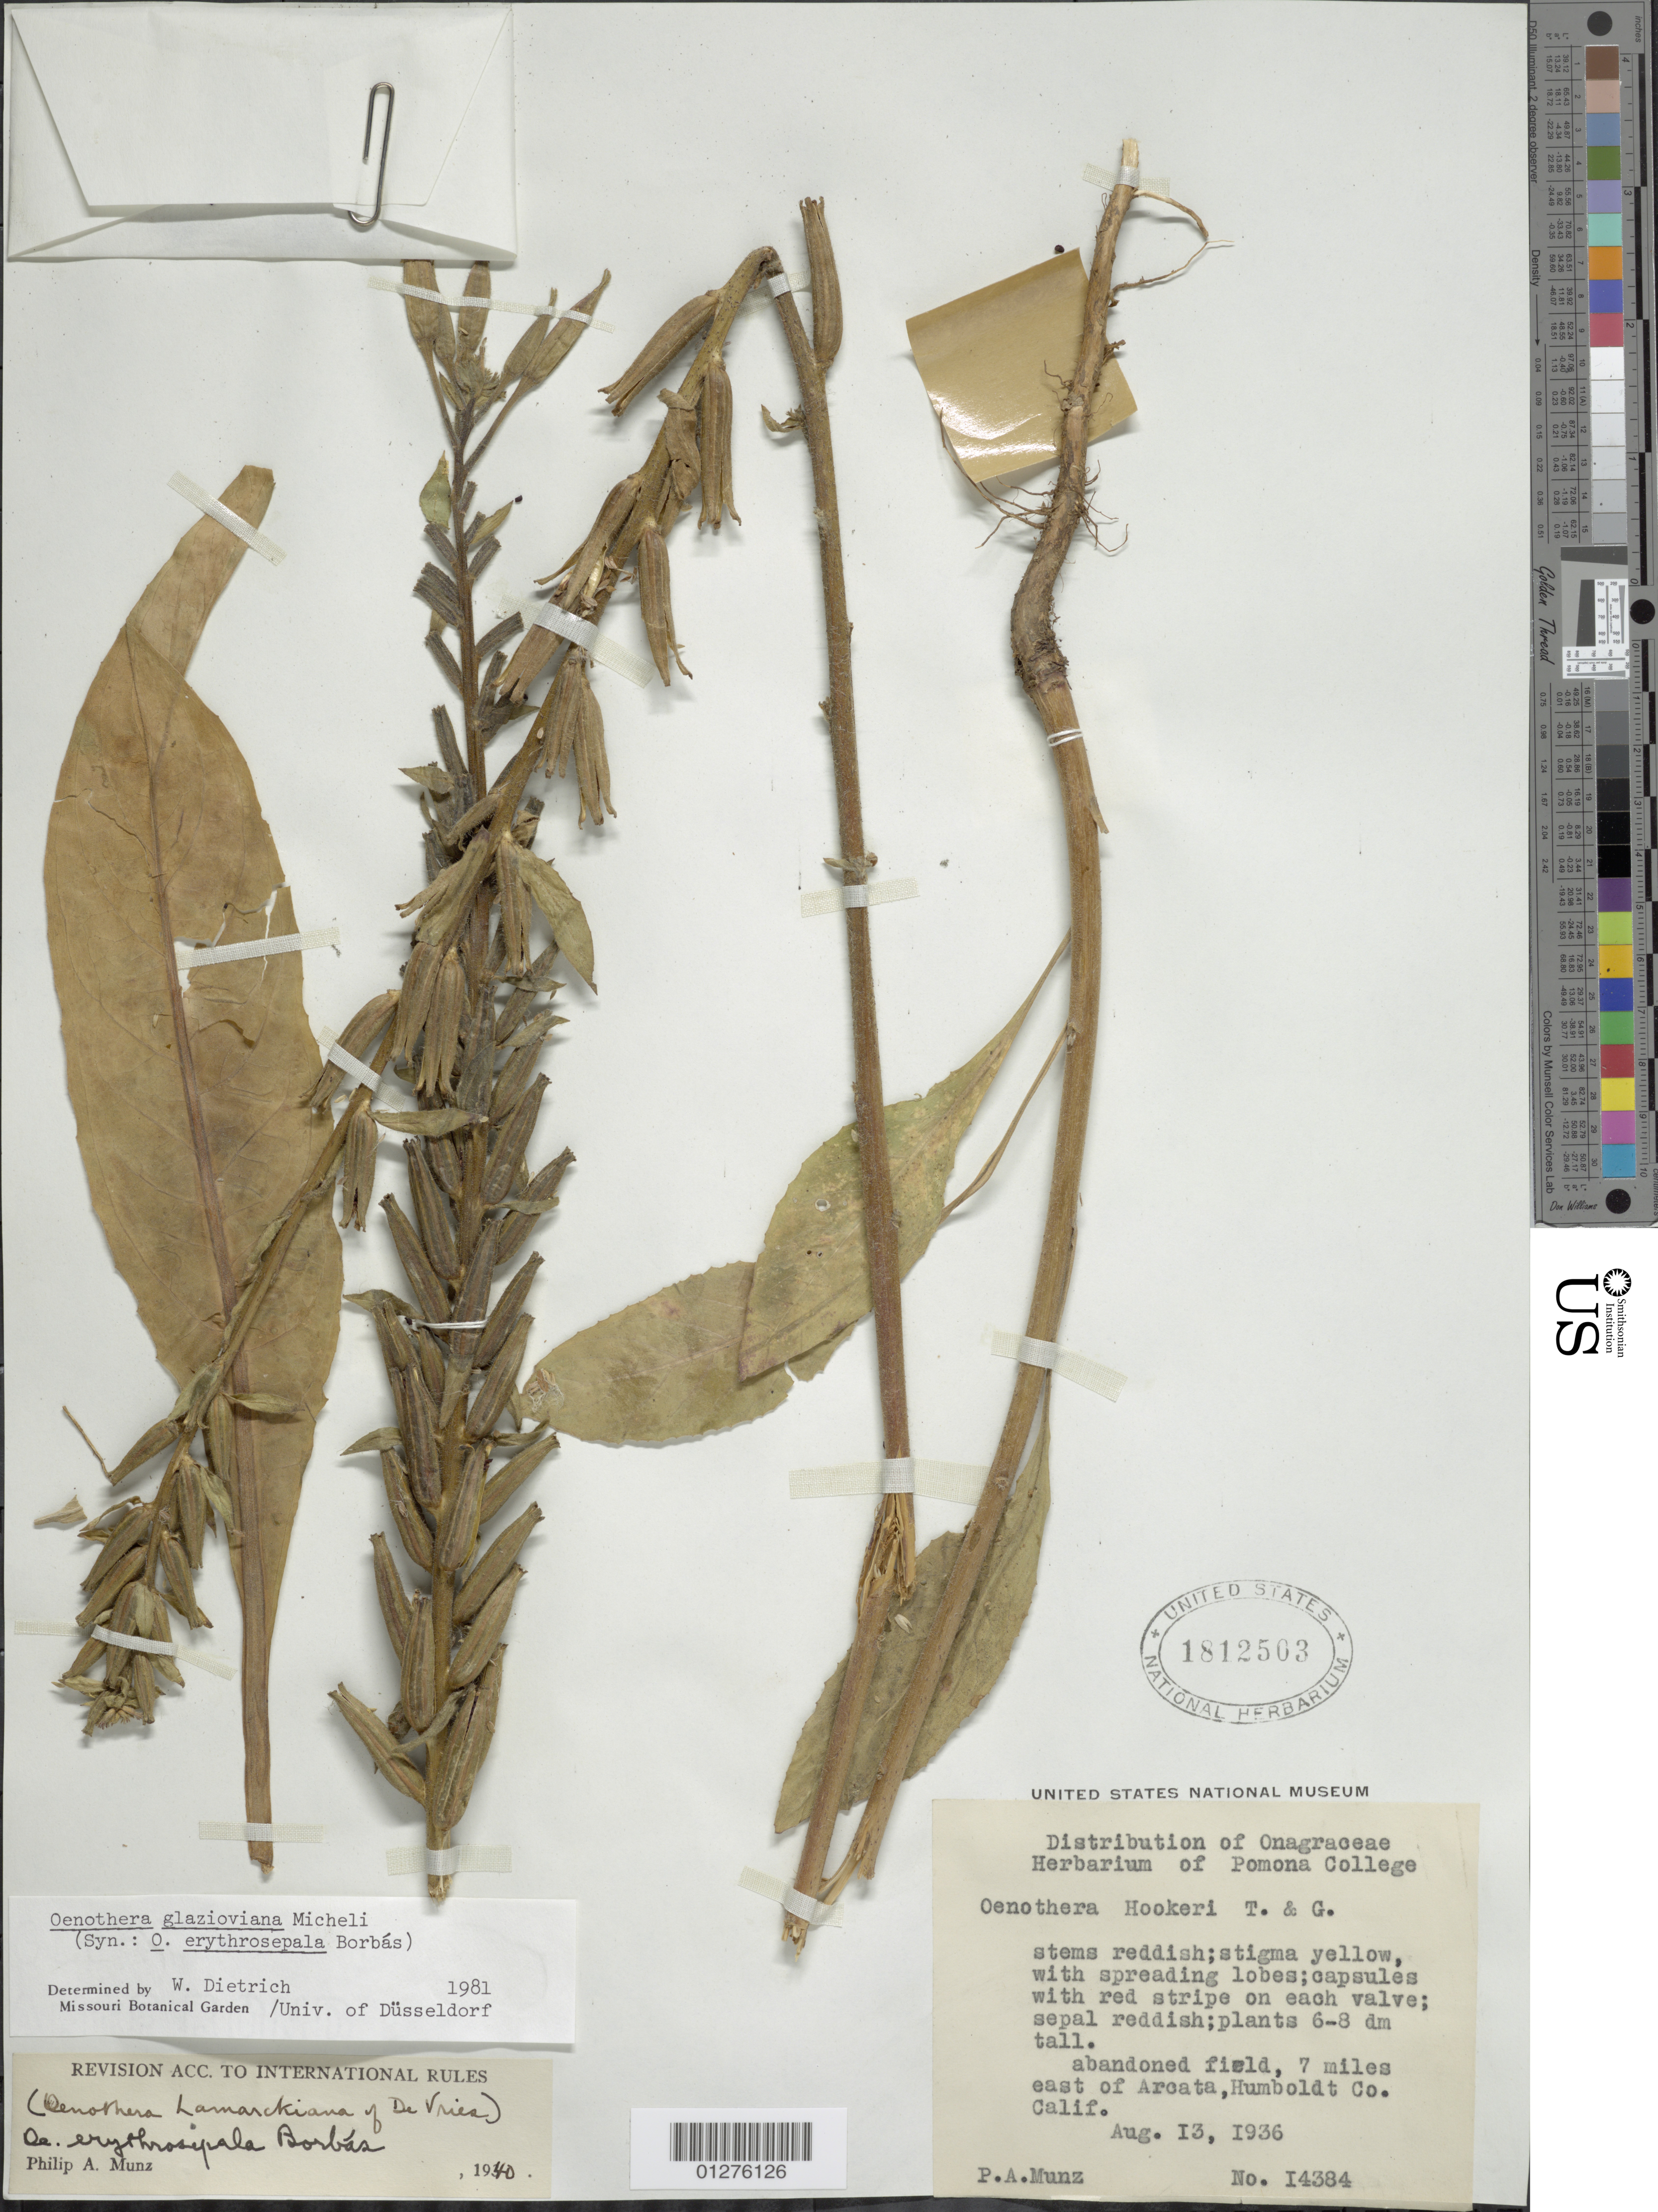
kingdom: Plantae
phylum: Tracheophyta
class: Magnoliopsida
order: Myrtales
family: Onagraceae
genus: Oenothera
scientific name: Oenothera glazioviana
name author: Micheli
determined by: Dietrich, W.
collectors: P. A. Munz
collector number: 14384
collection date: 1936-08-13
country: United States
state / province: California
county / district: Humboldt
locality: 7 miles east of Arcata.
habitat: Abondoned field.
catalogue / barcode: US 1812503